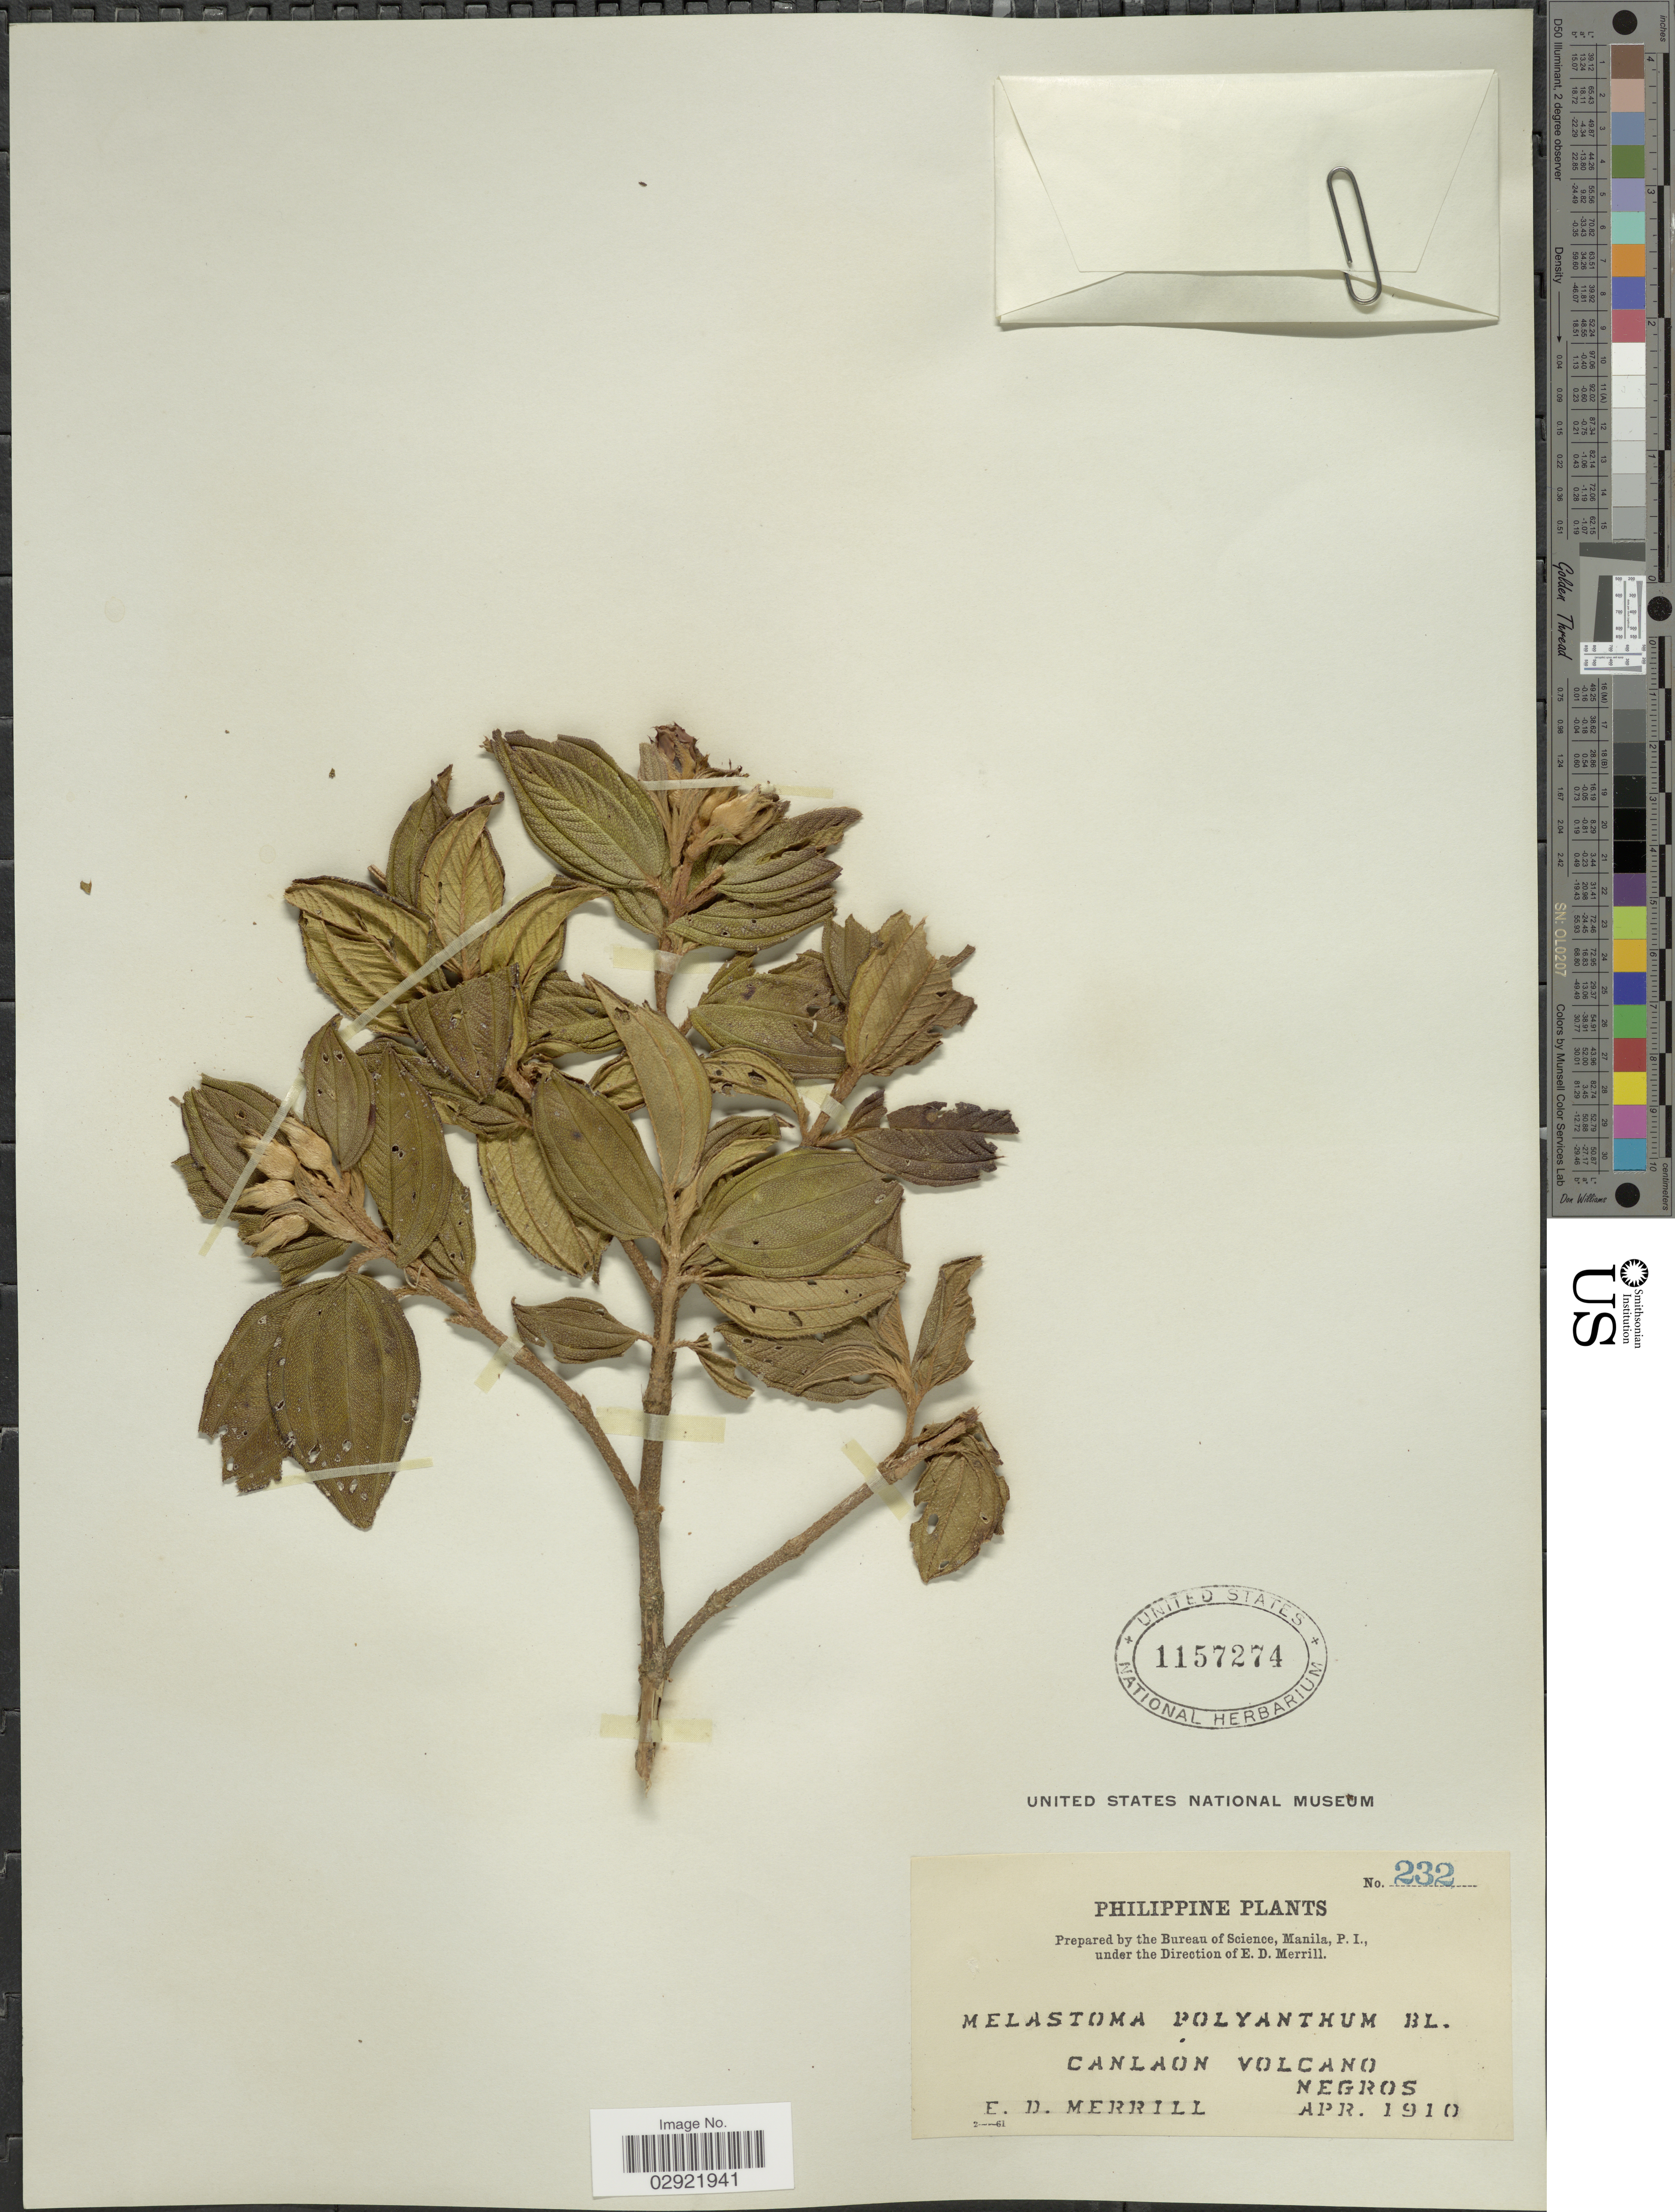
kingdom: Plantae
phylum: Tracheophyta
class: Magnoliopsida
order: Myrtales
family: Melastomataceae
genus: Melastoma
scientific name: Melastoma malabathricum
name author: L.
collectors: E. D. Merrill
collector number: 232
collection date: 1910-04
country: Philippines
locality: Canlaón Volcano, Negros.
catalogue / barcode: US 1157274